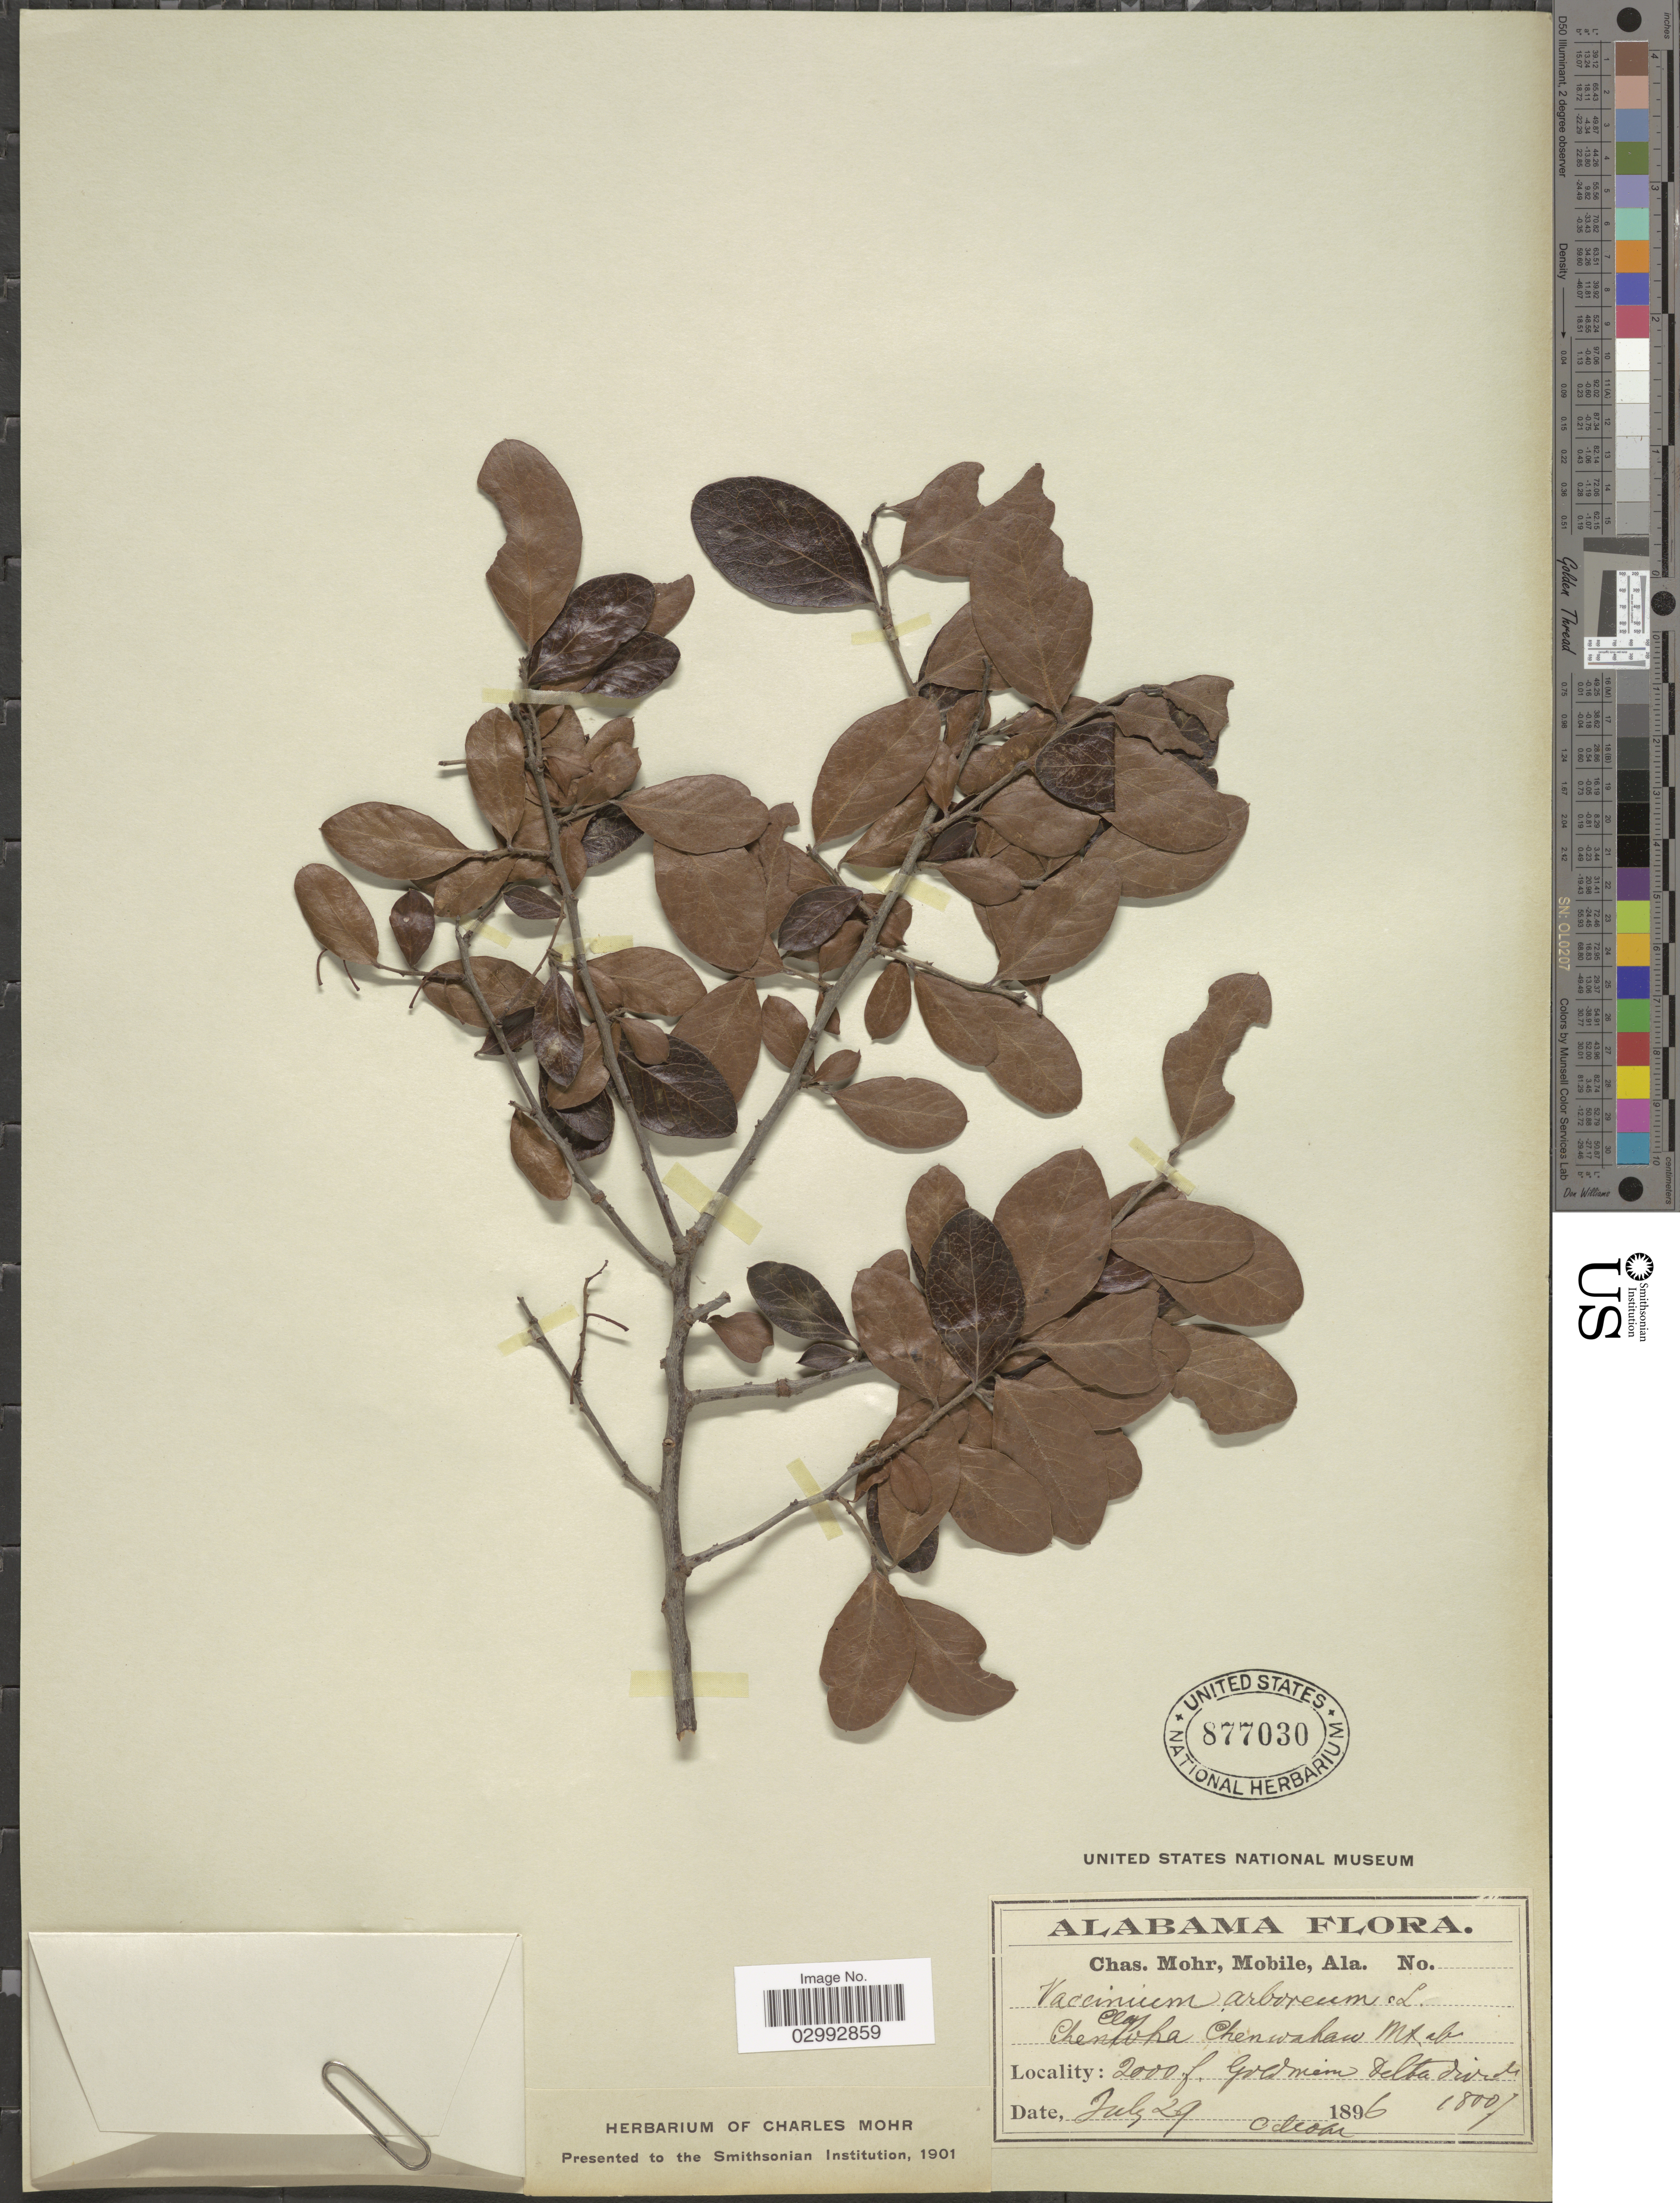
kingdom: Plantae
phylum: Tracheophyta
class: Magnoliopsida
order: Ericales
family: Ericaceae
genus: Batodendron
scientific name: Batodendron arboreum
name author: Nutt.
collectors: C. T. Mohr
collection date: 1896-07-29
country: United States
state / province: Alabama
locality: Godmine Delta Divide.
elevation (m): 549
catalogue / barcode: US 877030